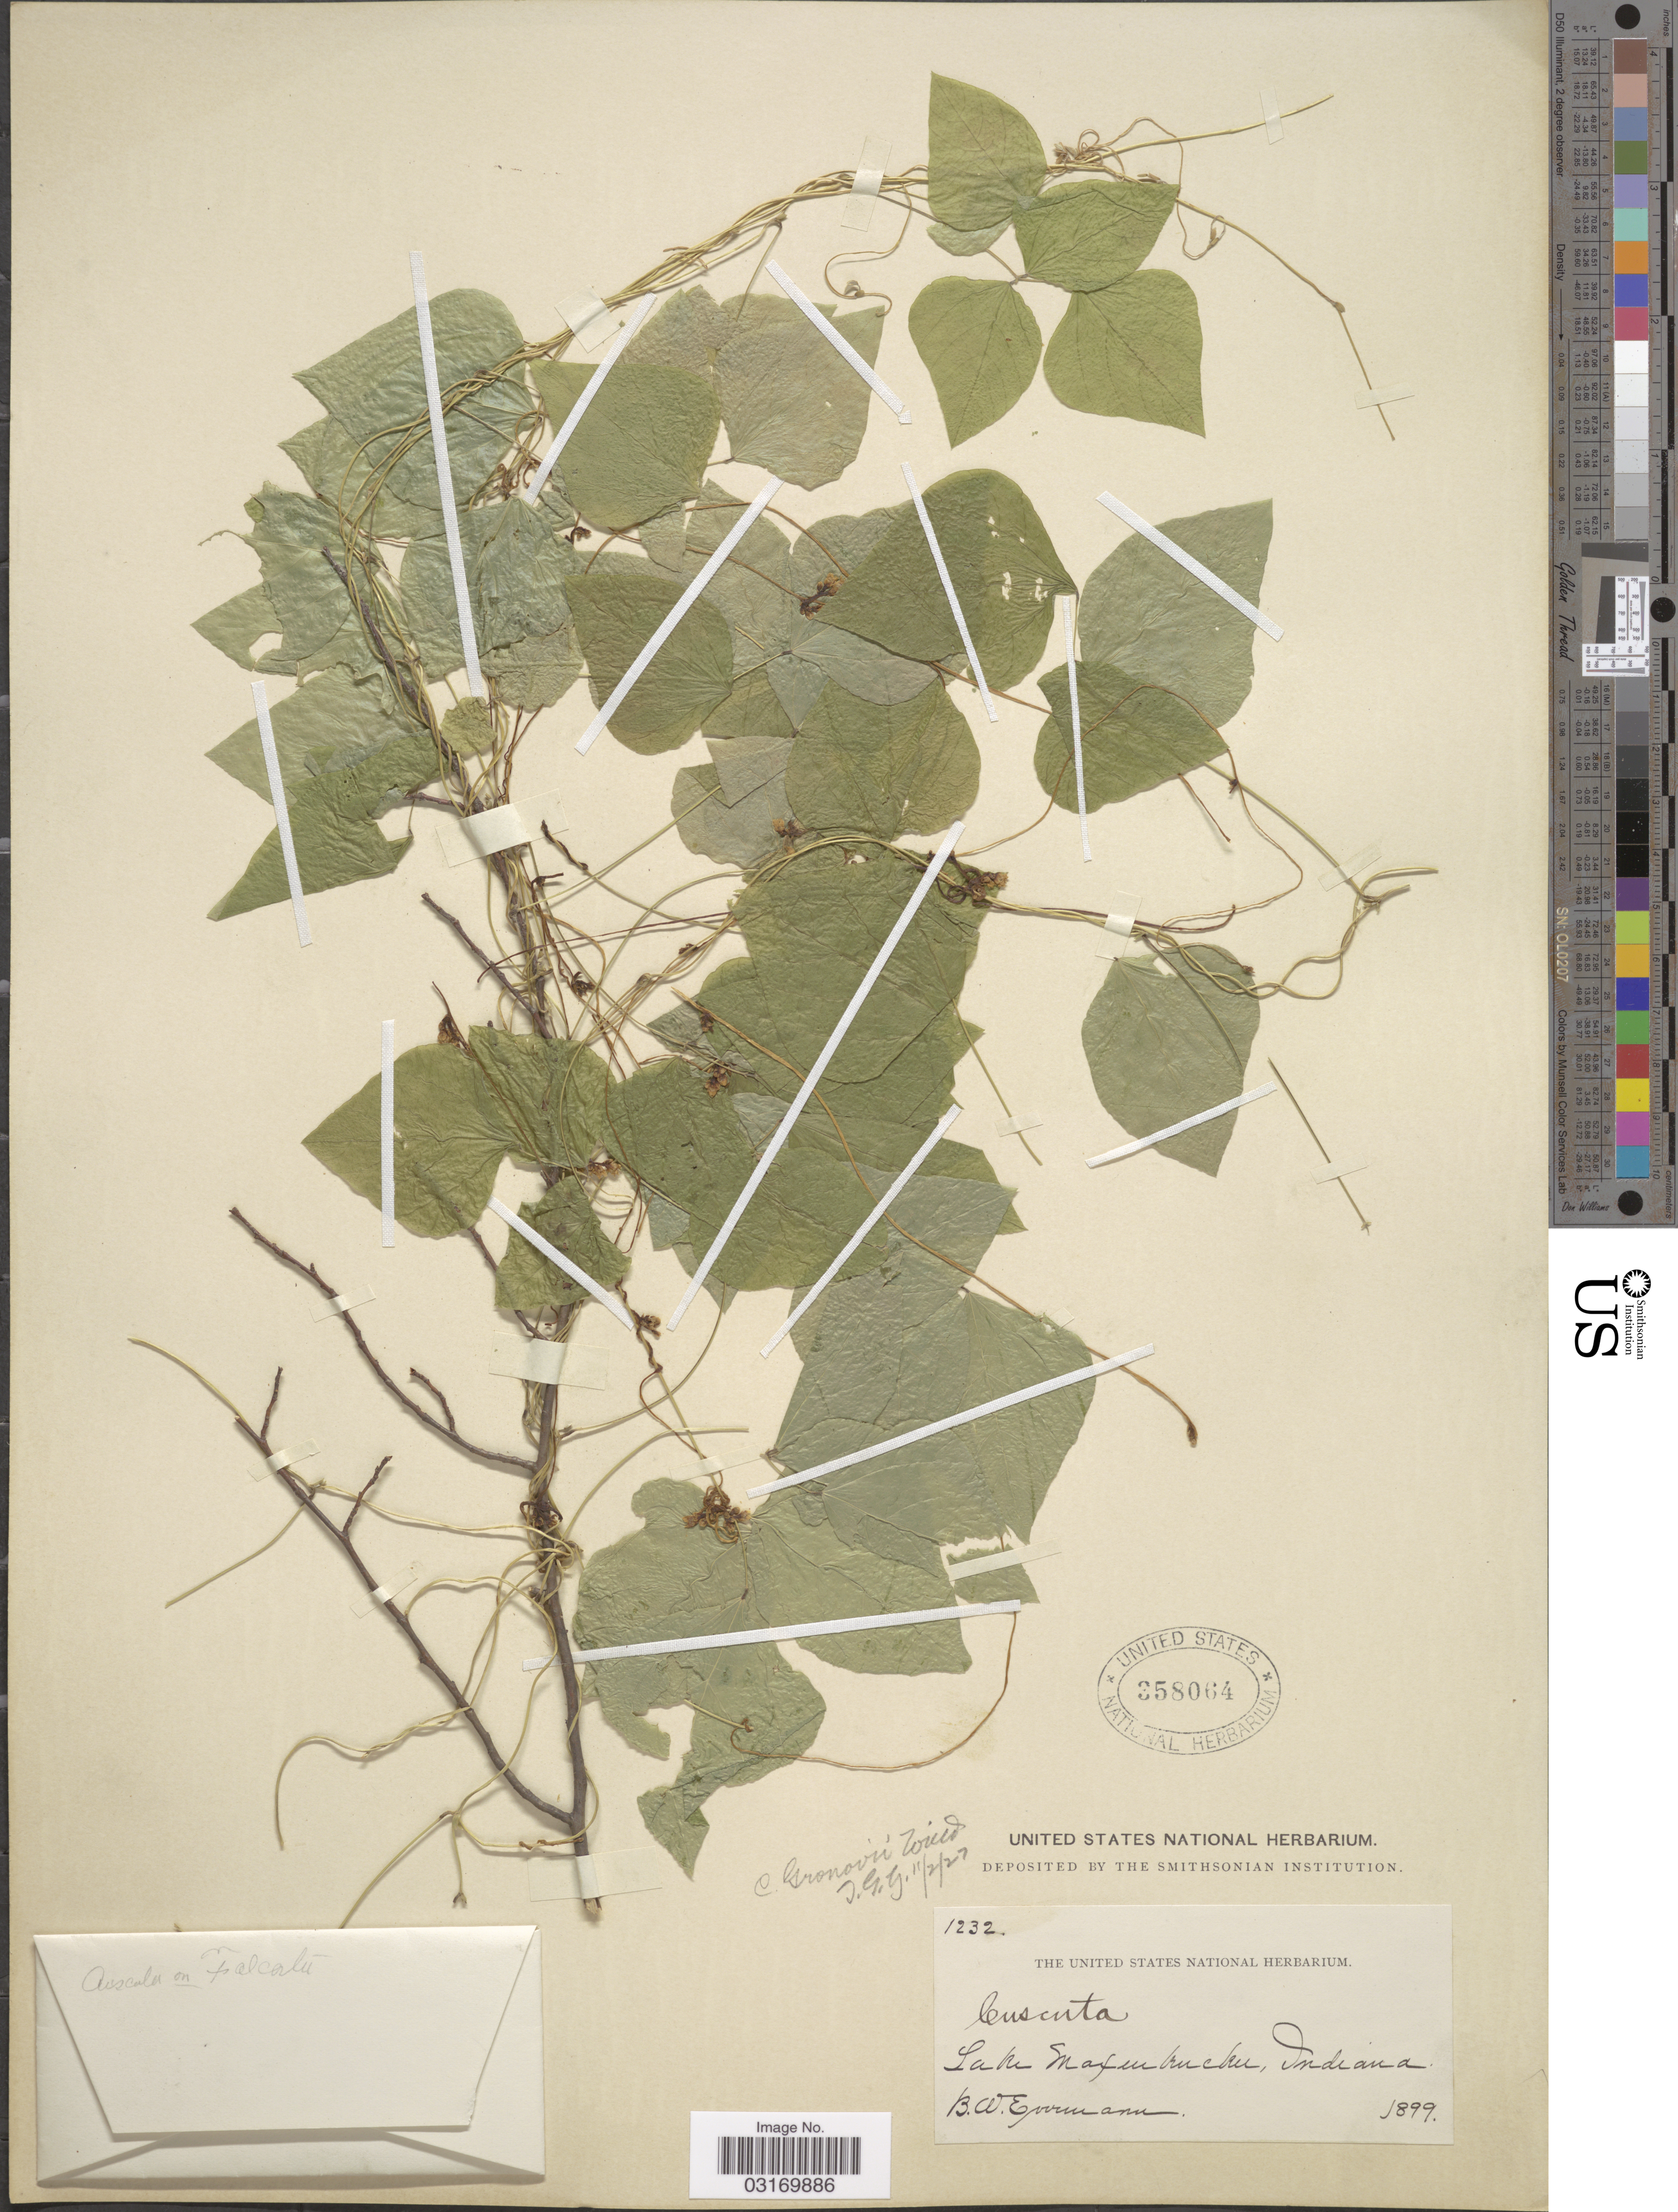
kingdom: Plantae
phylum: Tracheophyta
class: Magnoliopsida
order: Solanales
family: Convolvulaceae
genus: Cuscuta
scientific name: Cuscuta gronovii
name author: Willd. ex Schult.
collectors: B. W. Evermann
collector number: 1232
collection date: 1899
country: United States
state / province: Indiana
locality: Lake Maxinkuckee.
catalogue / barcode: US 358064